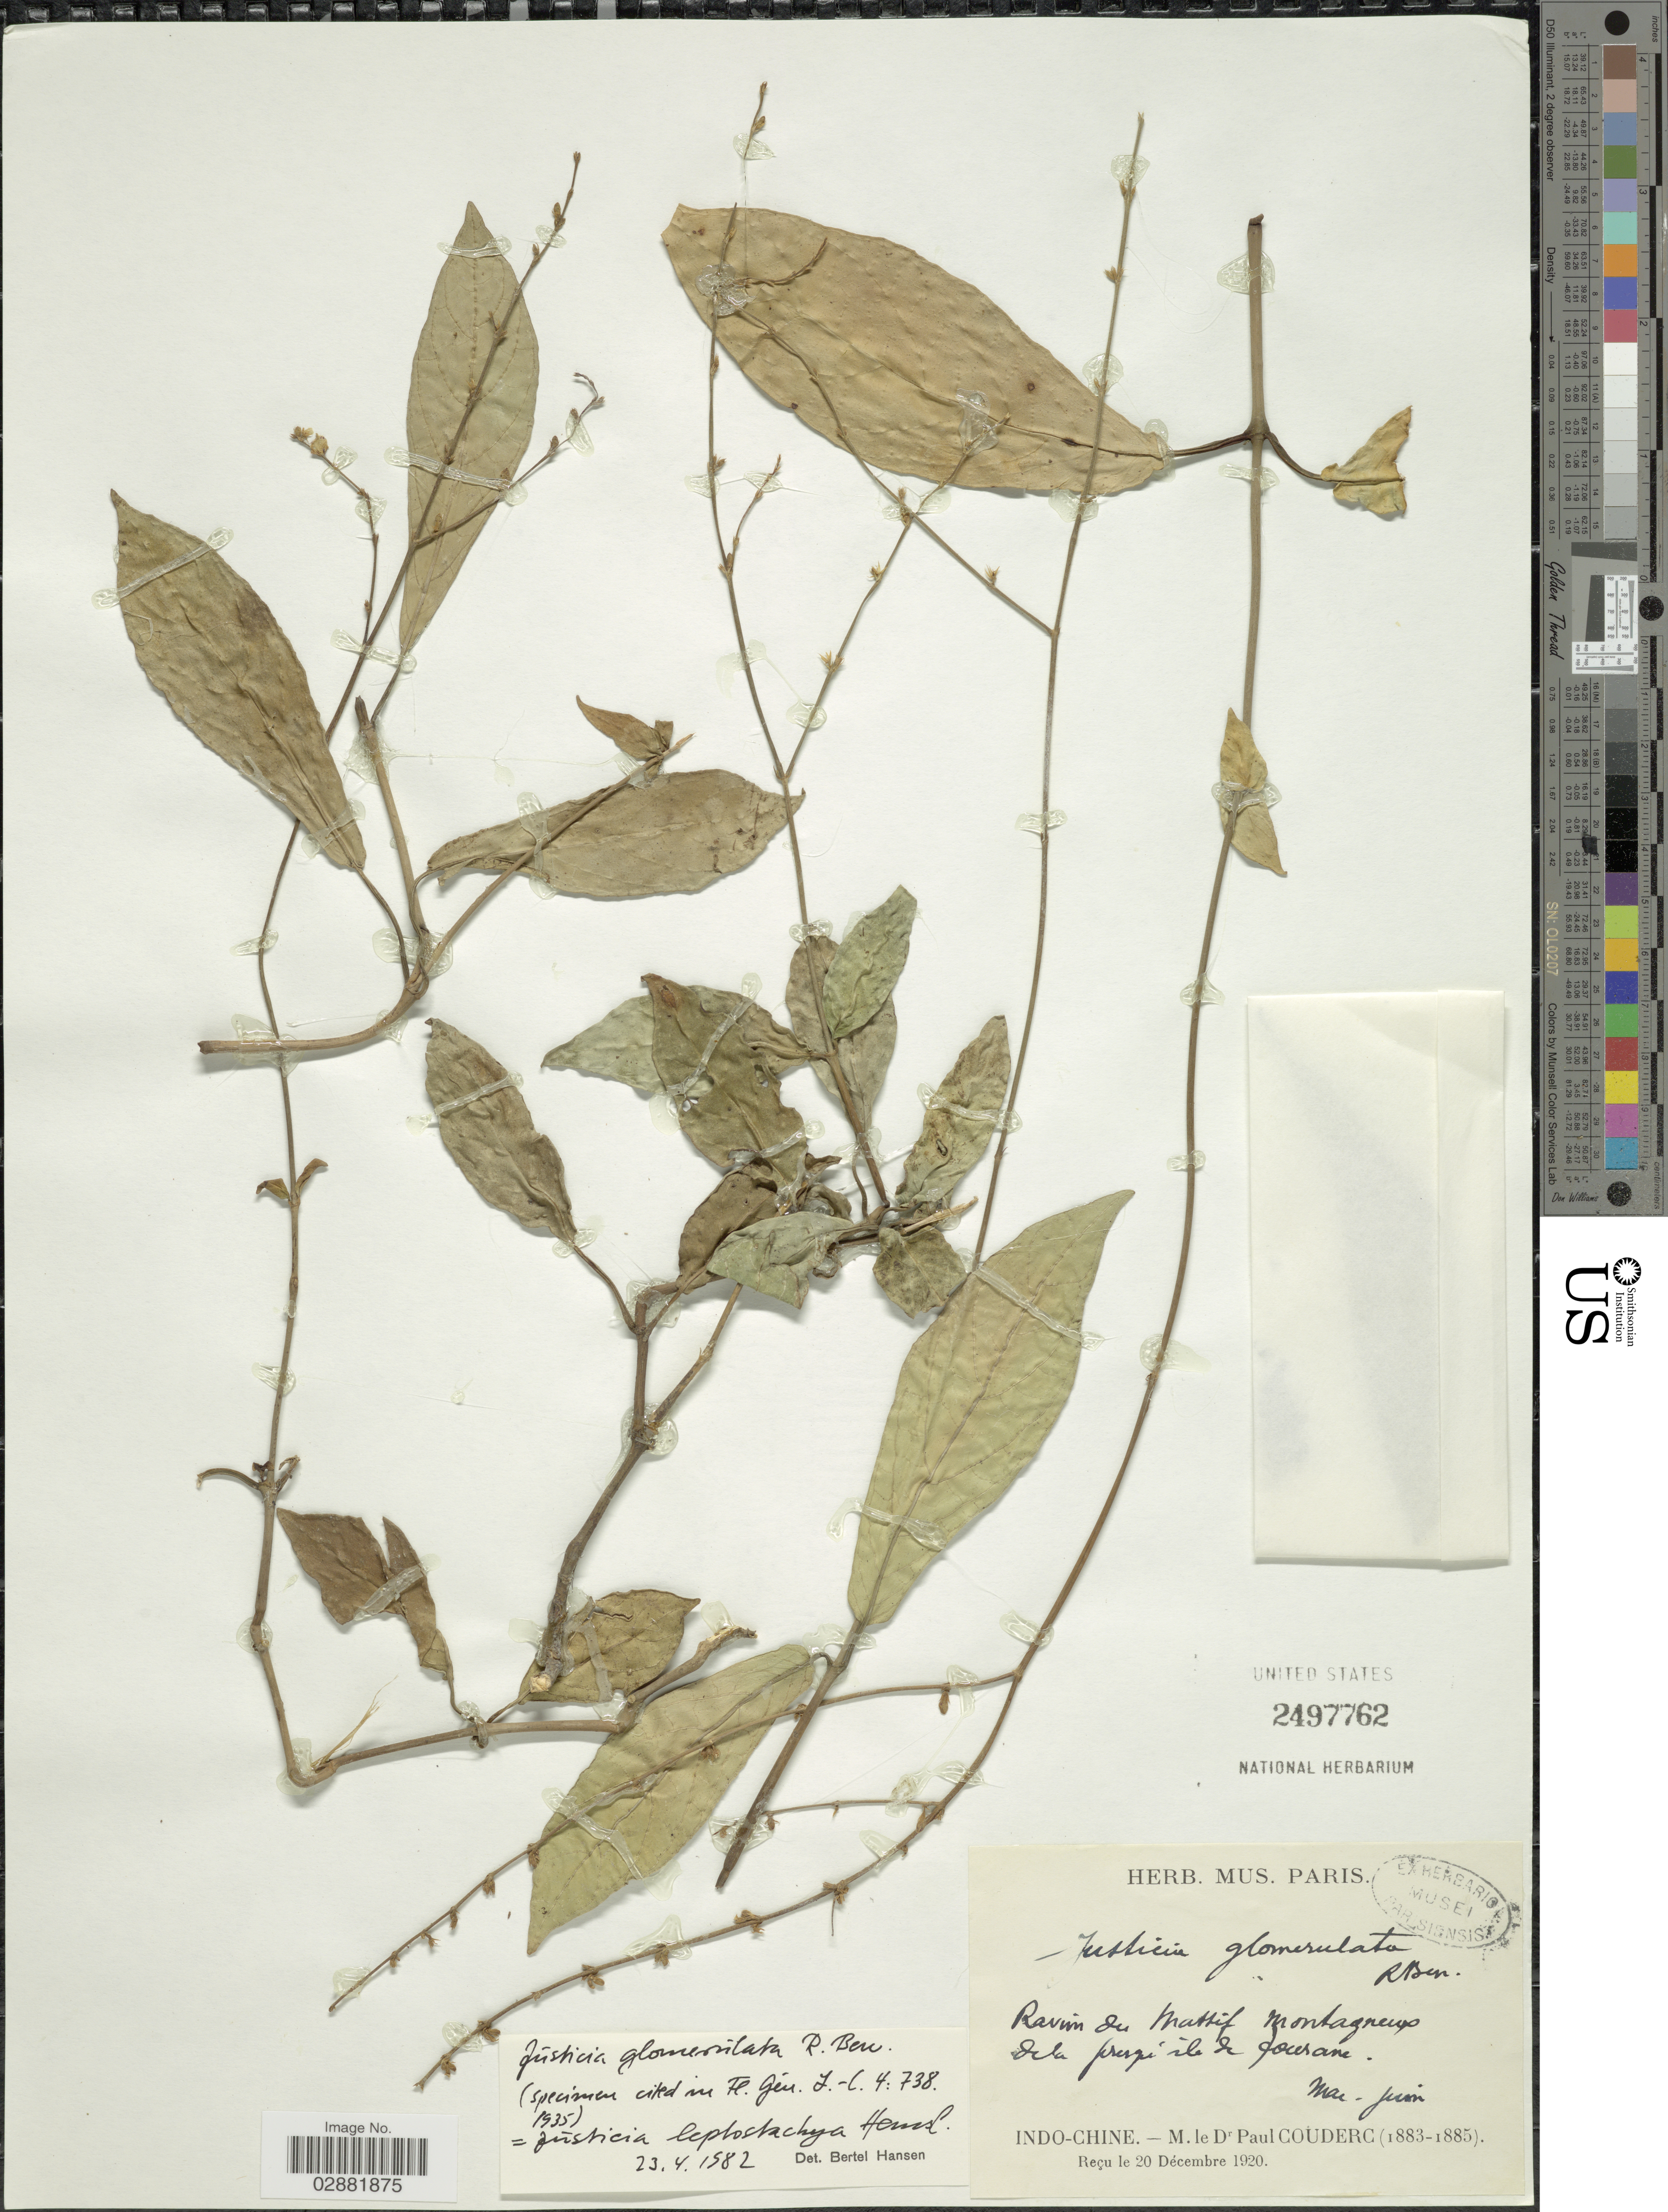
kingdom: Plantae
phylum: Tracheophyta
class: Magnoliopsida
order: Lamiales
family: Acanthaceae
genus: Justicia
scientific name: Justicia leptostachya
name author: Hemsl.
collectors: P. Couderc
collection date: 1883-05/1885-06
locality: Indo-Chine, Ravin du massif montagneux.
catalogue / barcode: US 2497762